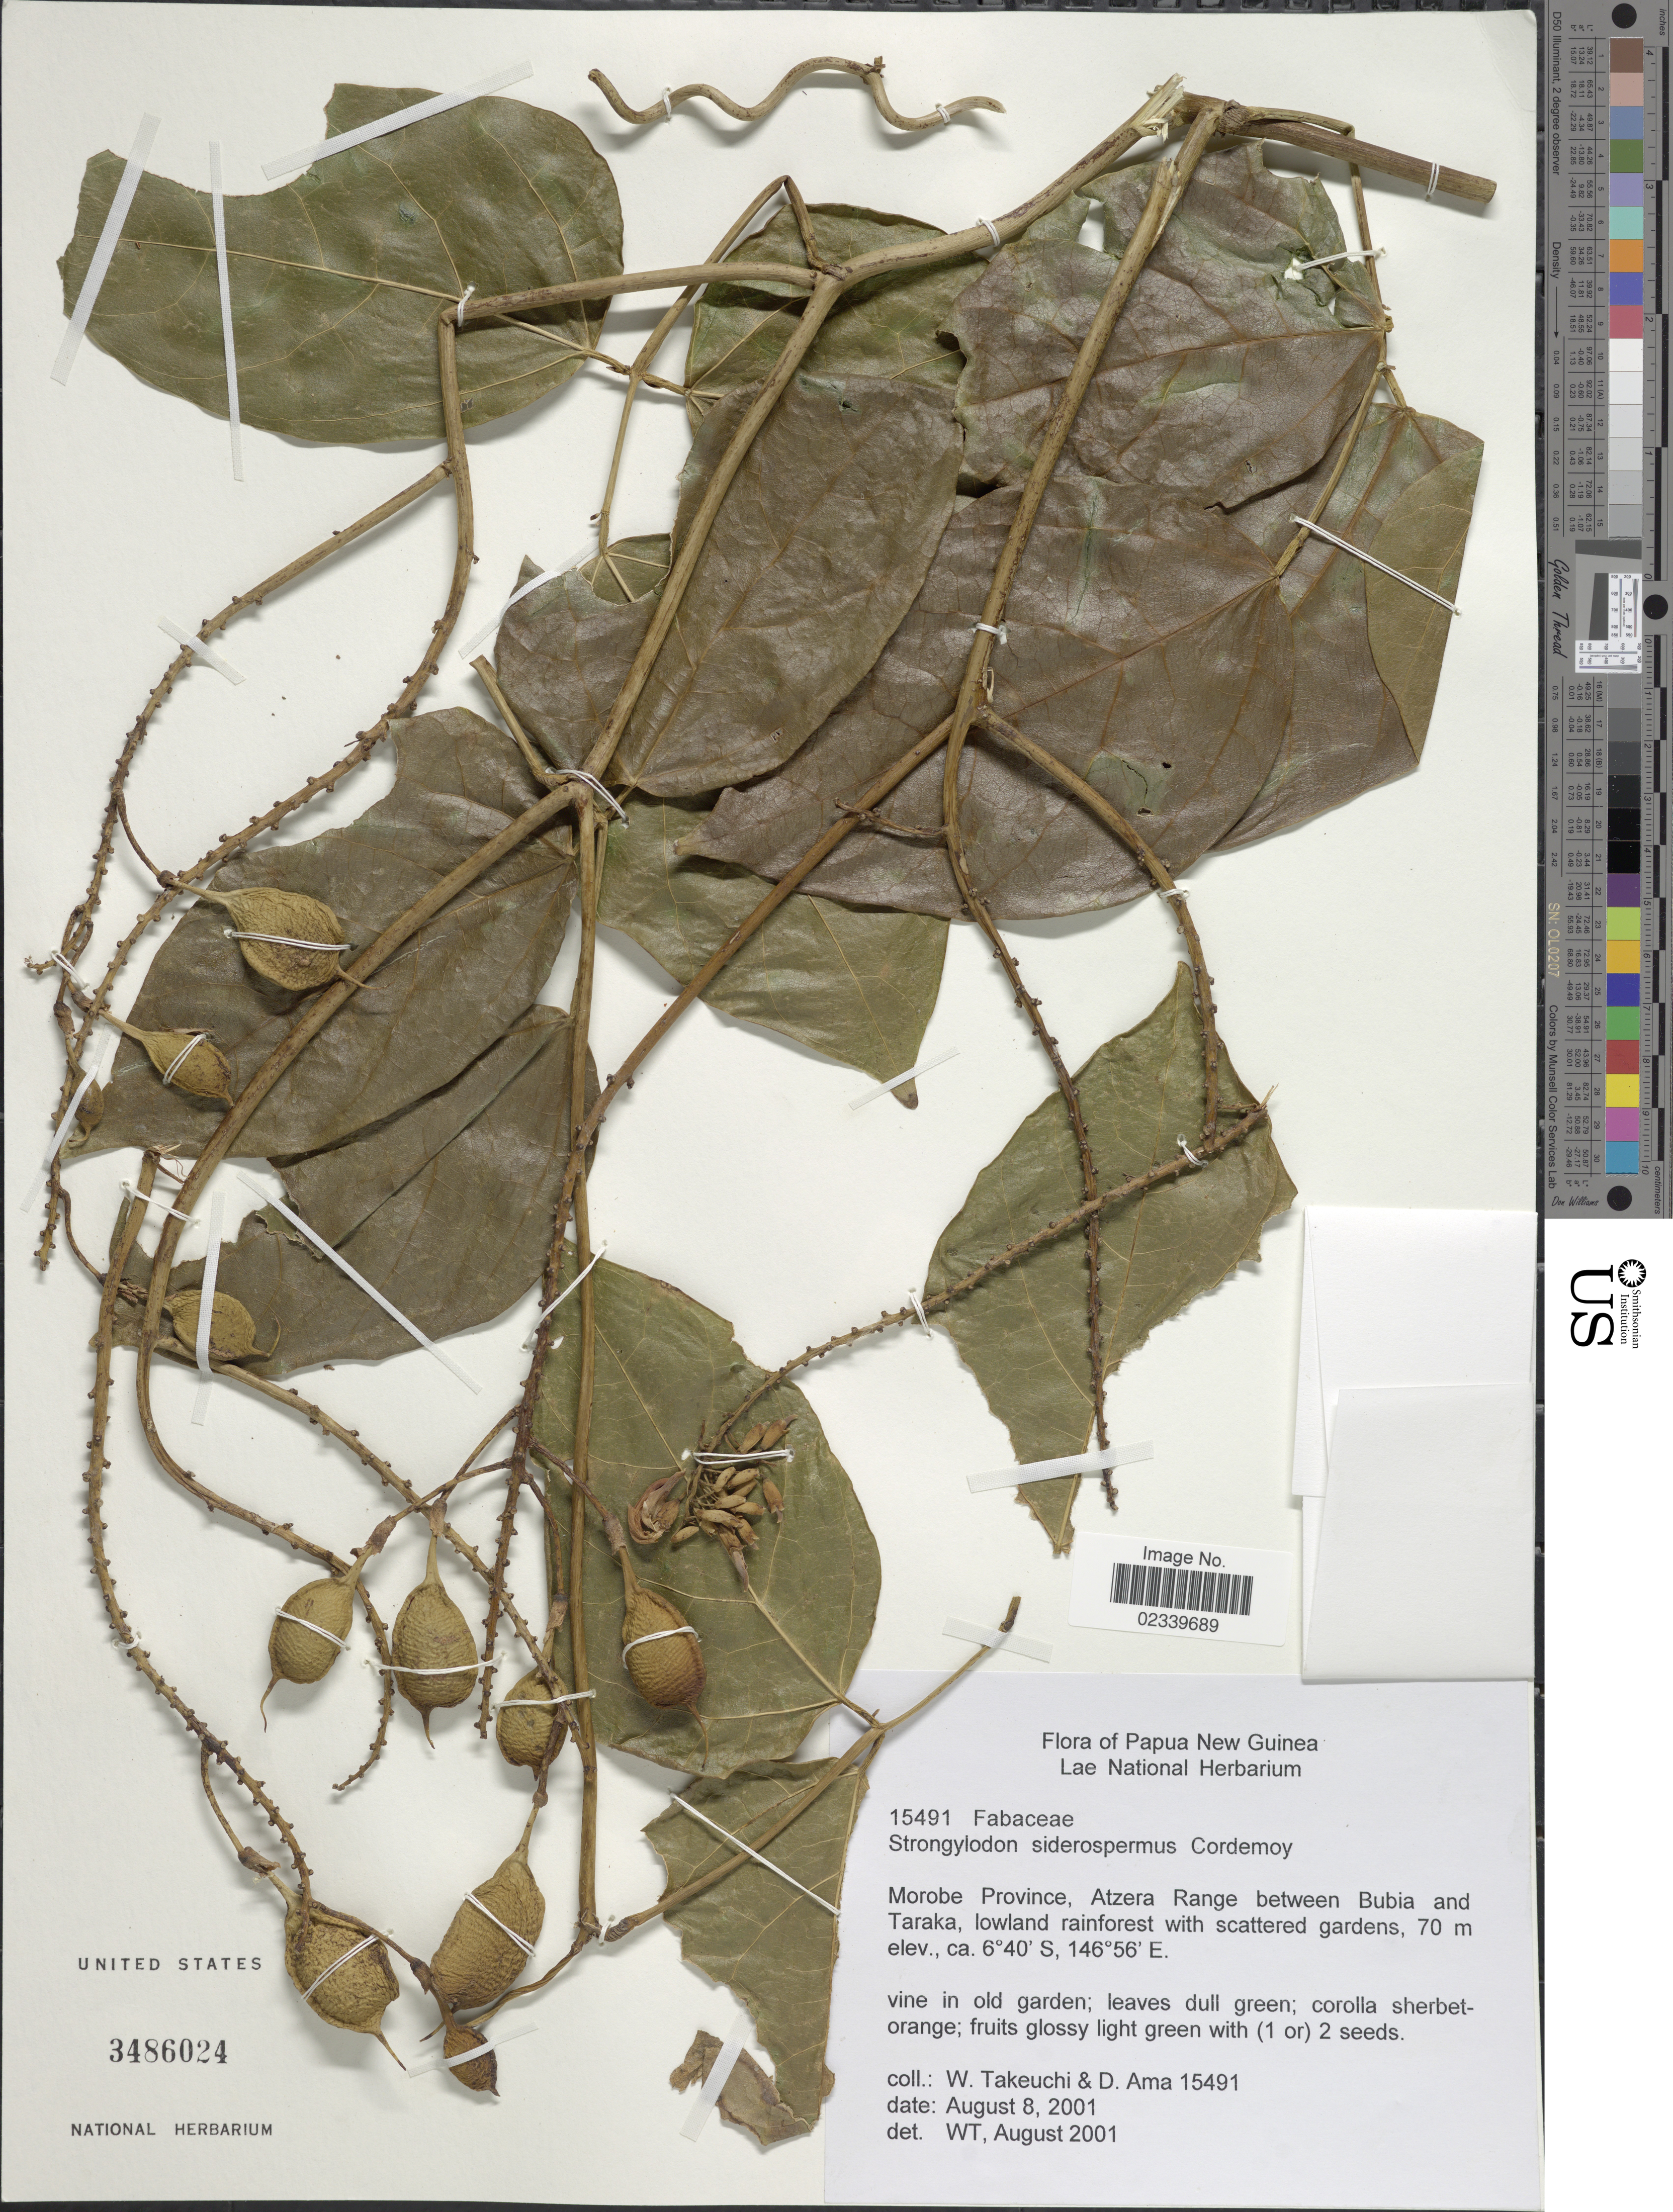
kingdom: Plantae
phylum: Tracheophyta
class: Magnoliopsida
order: Fabales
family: Fabaceae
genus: Strongylodon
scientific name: Strongylodon siderospermus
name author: Cordem.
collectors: W. Takeuchi & D. Ama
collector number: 15491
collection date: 2001-08-08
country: Papua New Guinea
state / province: Morobe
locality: Morobe Province, Atzera Range between Bubia and Taraka, lowland rainforest.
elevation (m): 70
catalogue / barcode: US 3486024